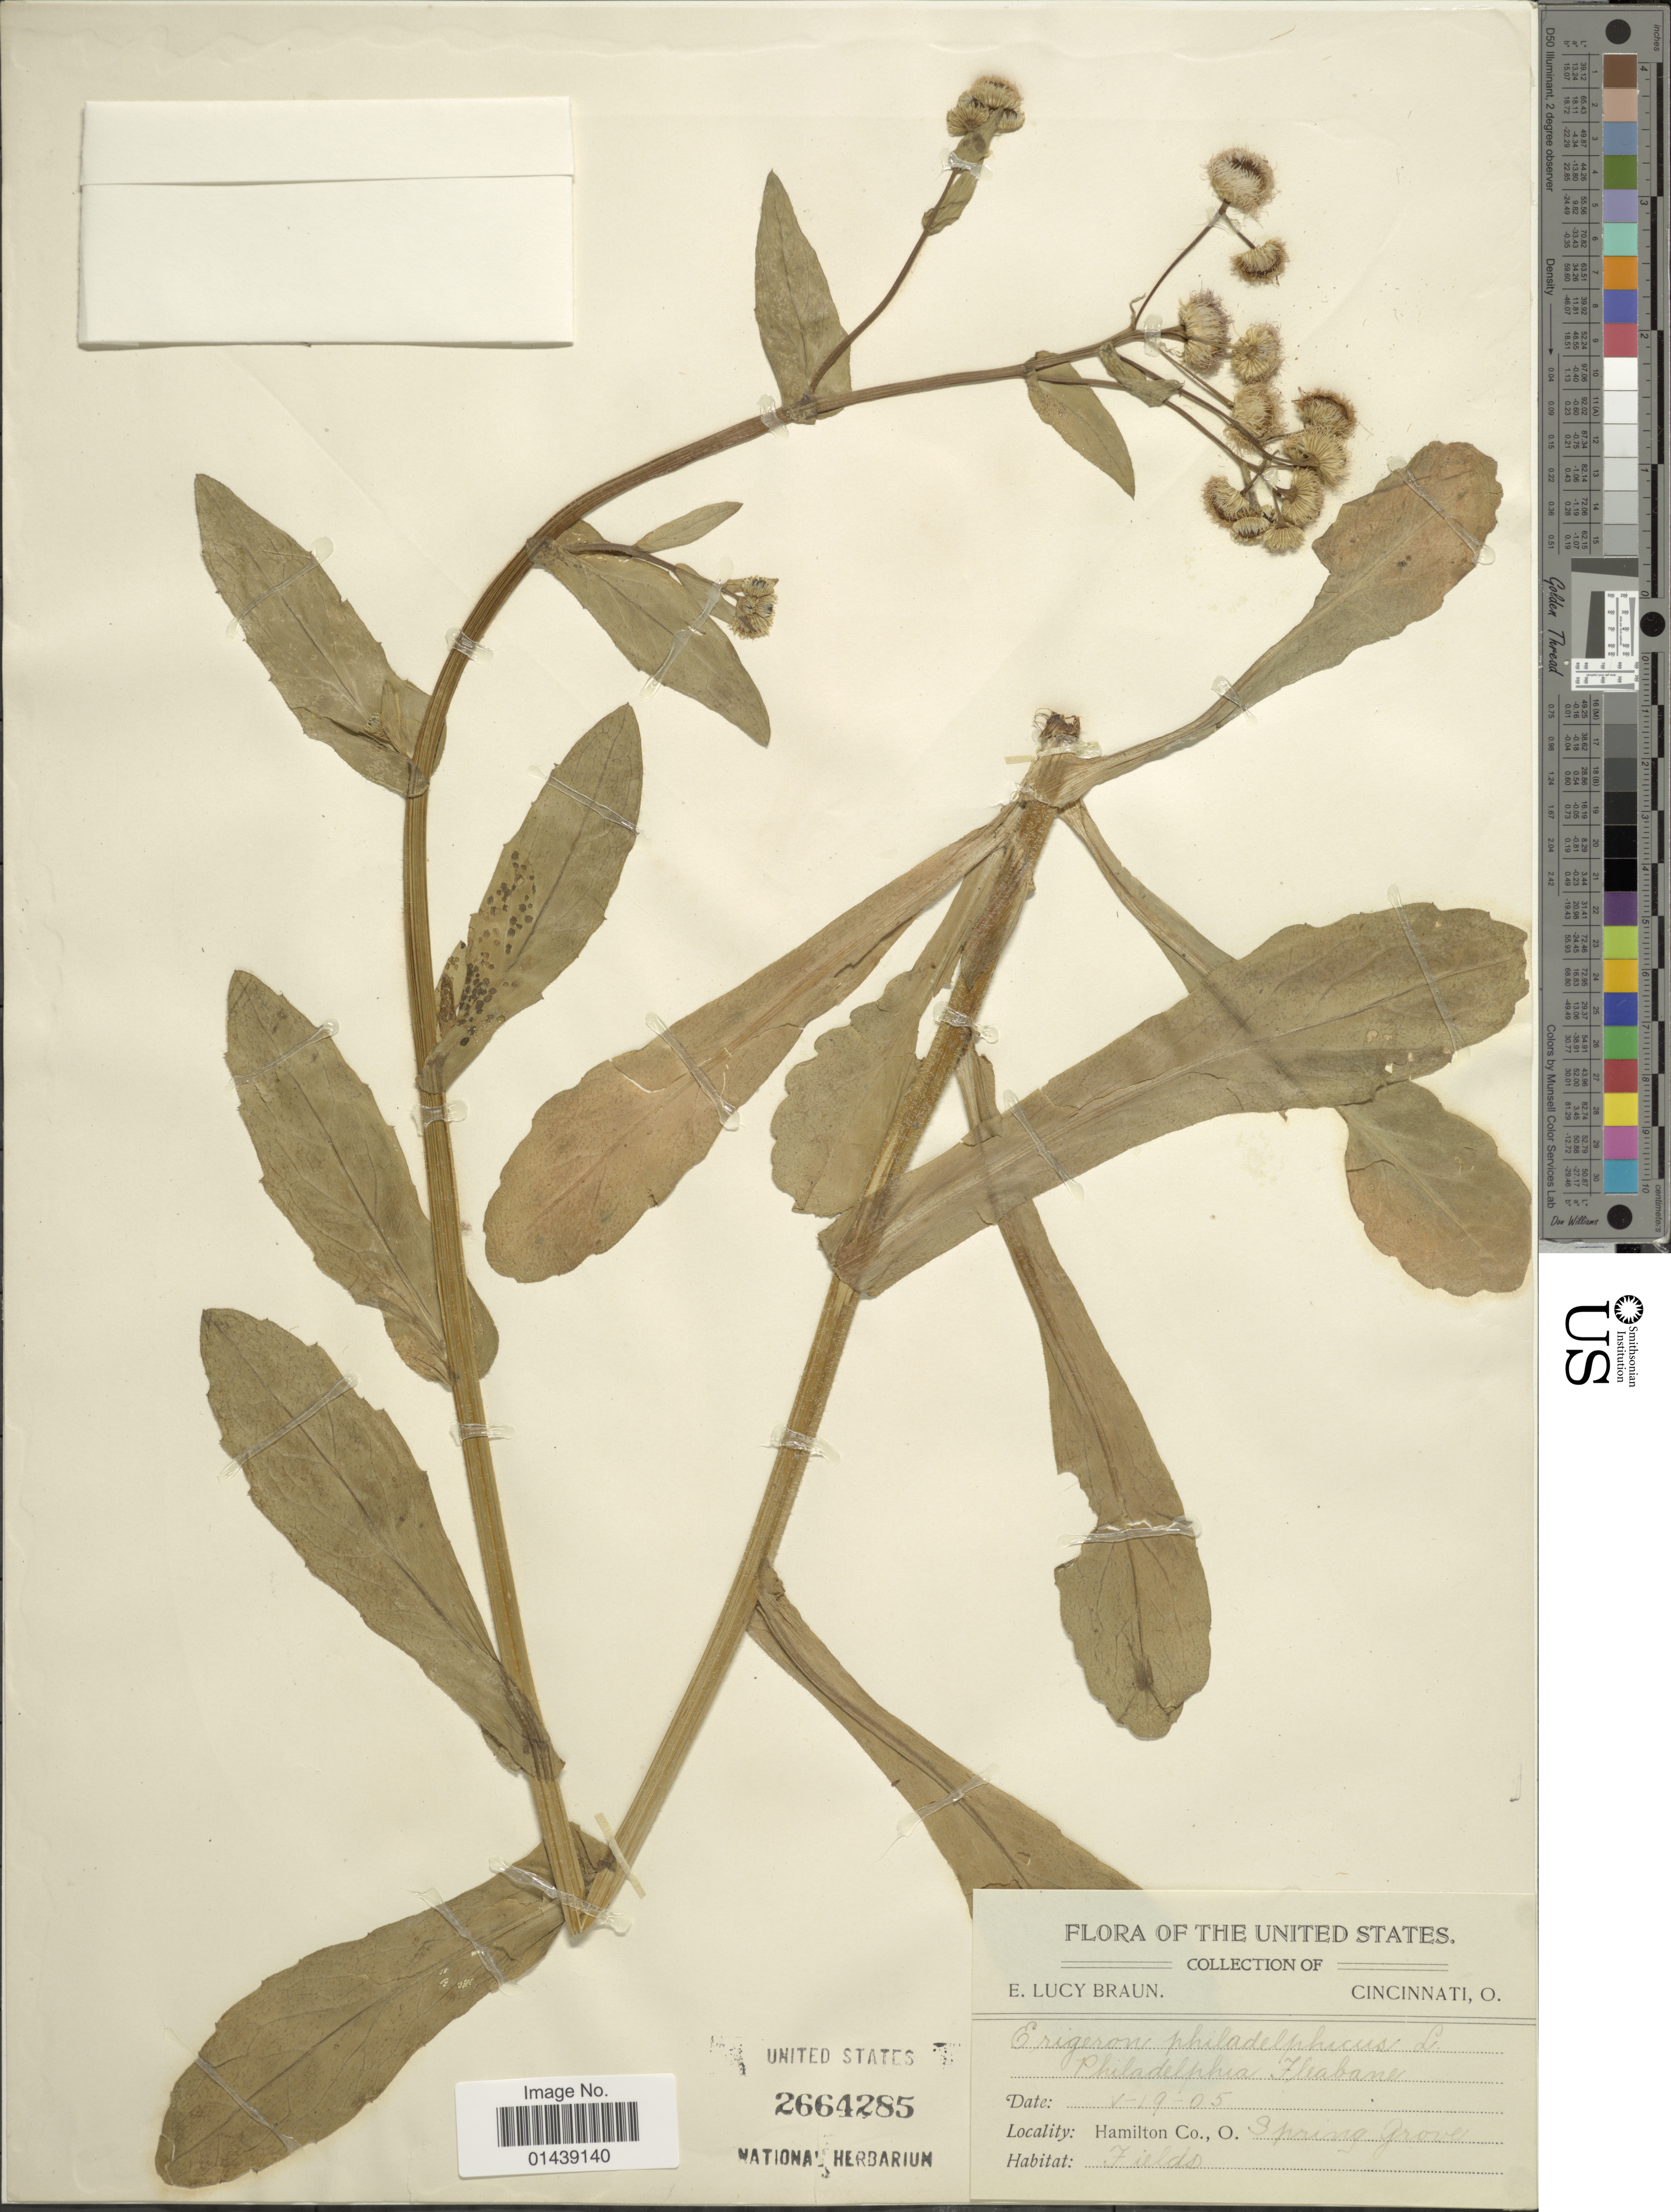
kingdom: Plantae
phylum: Tracheophyta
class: Magnoliopsida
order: Asterales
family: Asteraceae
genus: Erigeron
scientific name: Erigeron philadelphicus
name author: L.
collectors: E. L. Braun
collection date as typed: Transcribed d/m/y: 19/5/05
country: United States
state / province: Ohio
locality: Hamilton Co., Spring Grove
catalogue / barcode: US 2664285